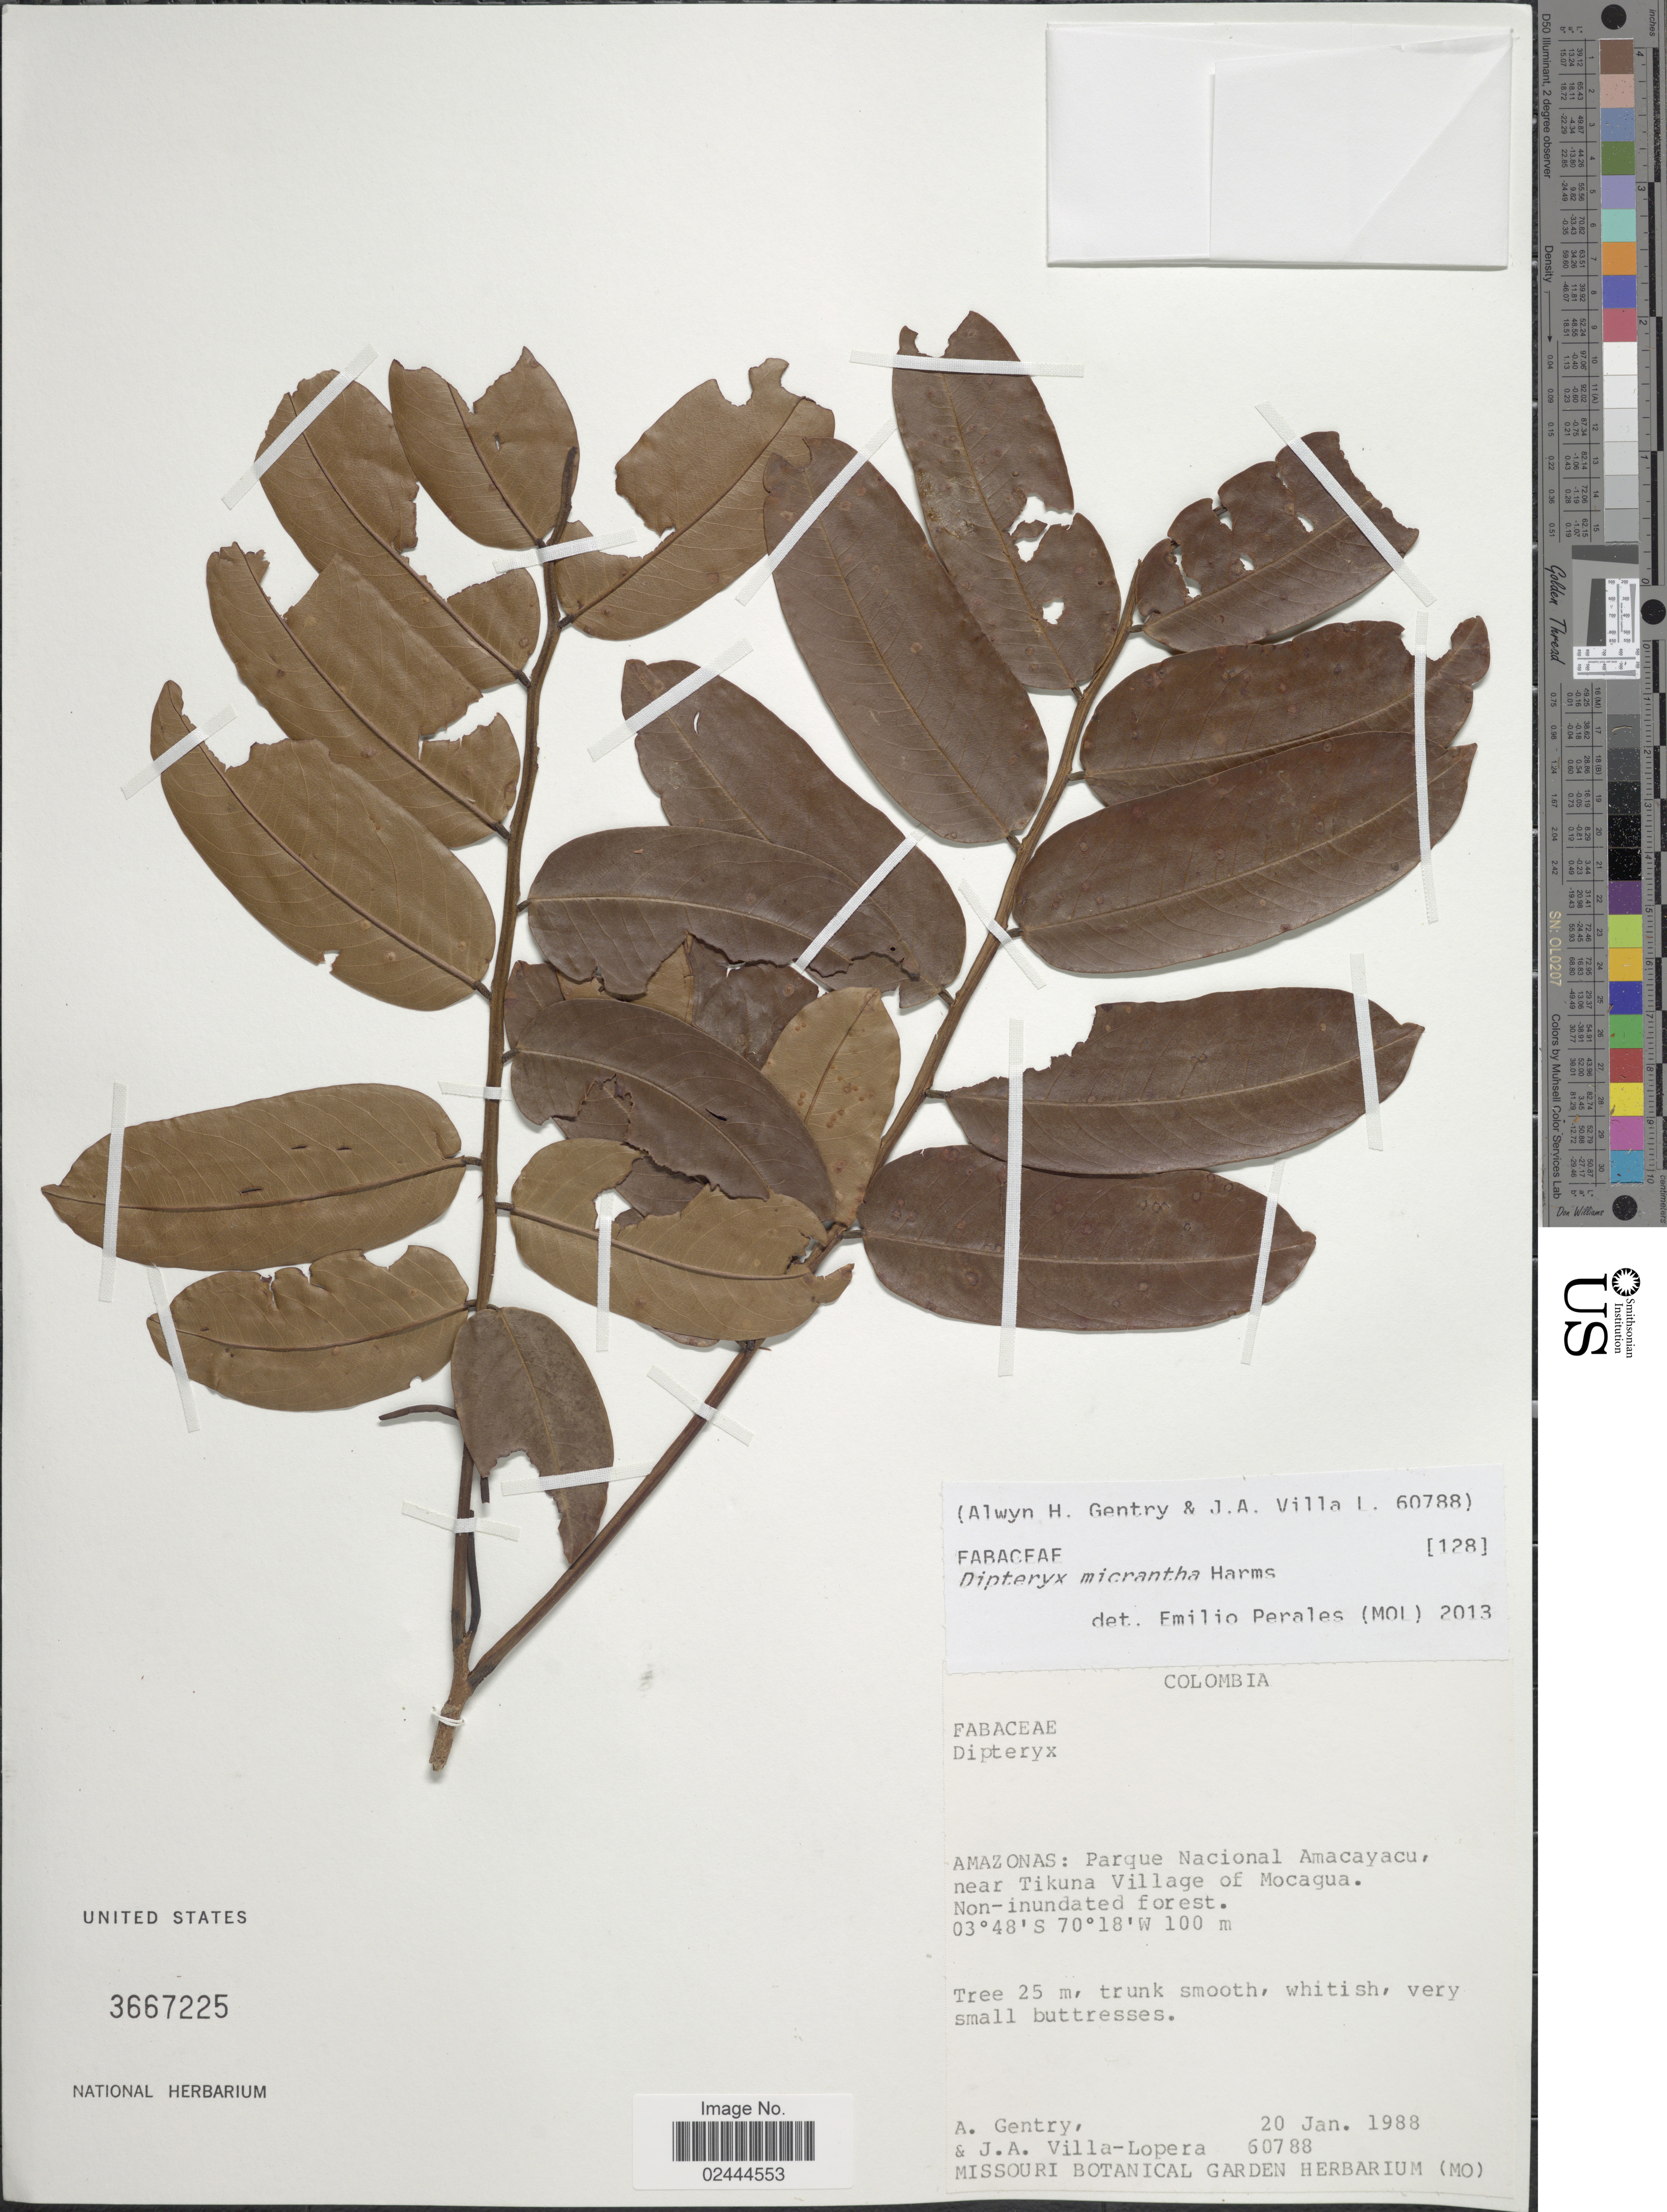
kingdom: Plantae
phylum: Tracheophyta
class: Magnoliopsida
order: Fabales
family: Fabaceae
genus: Dipteryx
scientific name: Dipteryx micrantha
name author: Harms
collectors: A. H. Gentry & J. Villa-Lopera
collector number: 60788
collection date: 1988-01-20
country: Colombia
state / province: Amazônas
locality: Parque Nacional Amacayacu, near Tikuna Village of Mocagua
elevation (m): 100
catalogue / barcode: US 3667225